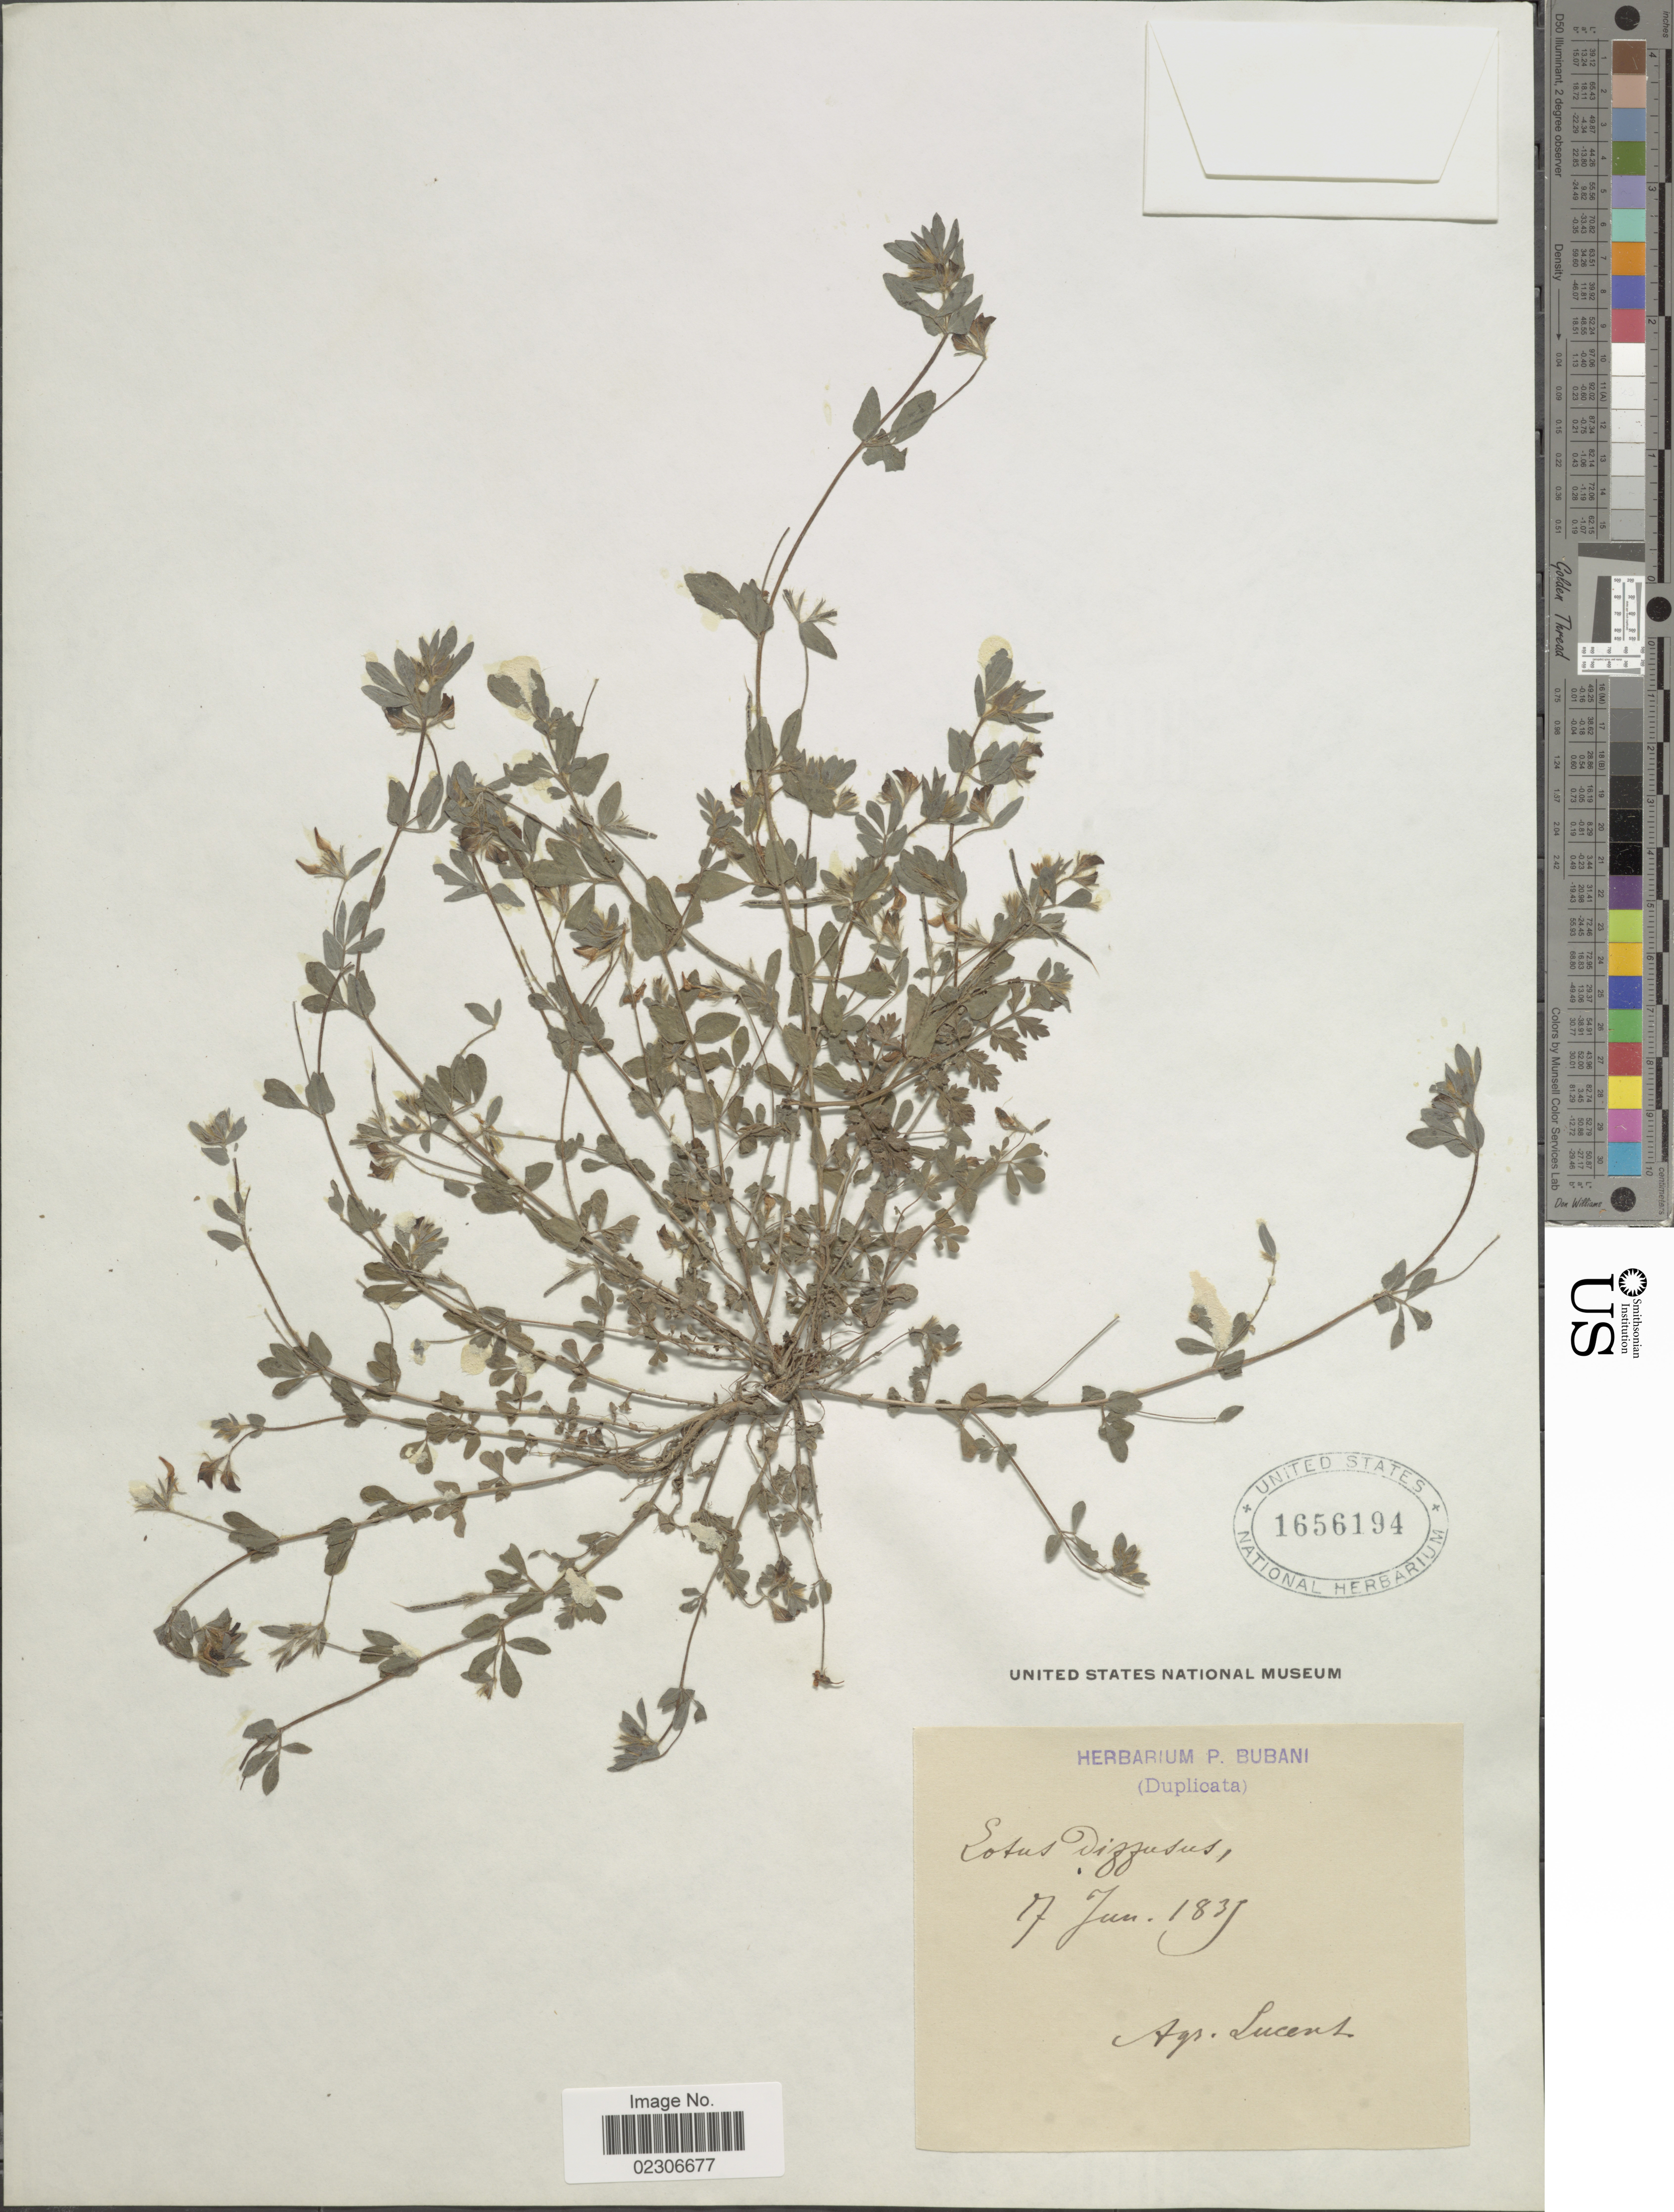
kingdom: Plantae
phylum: Tracheophyta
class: Magnoliopsida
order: Fabales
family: Fabaceae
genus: Lotus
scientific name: Lotus diffusus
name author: (A. Gray) A. Heller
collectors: ex herb. P. Bubani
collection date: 1839-06-17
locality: Agr. Lucent [unsure placement]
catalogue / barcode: US 1656194